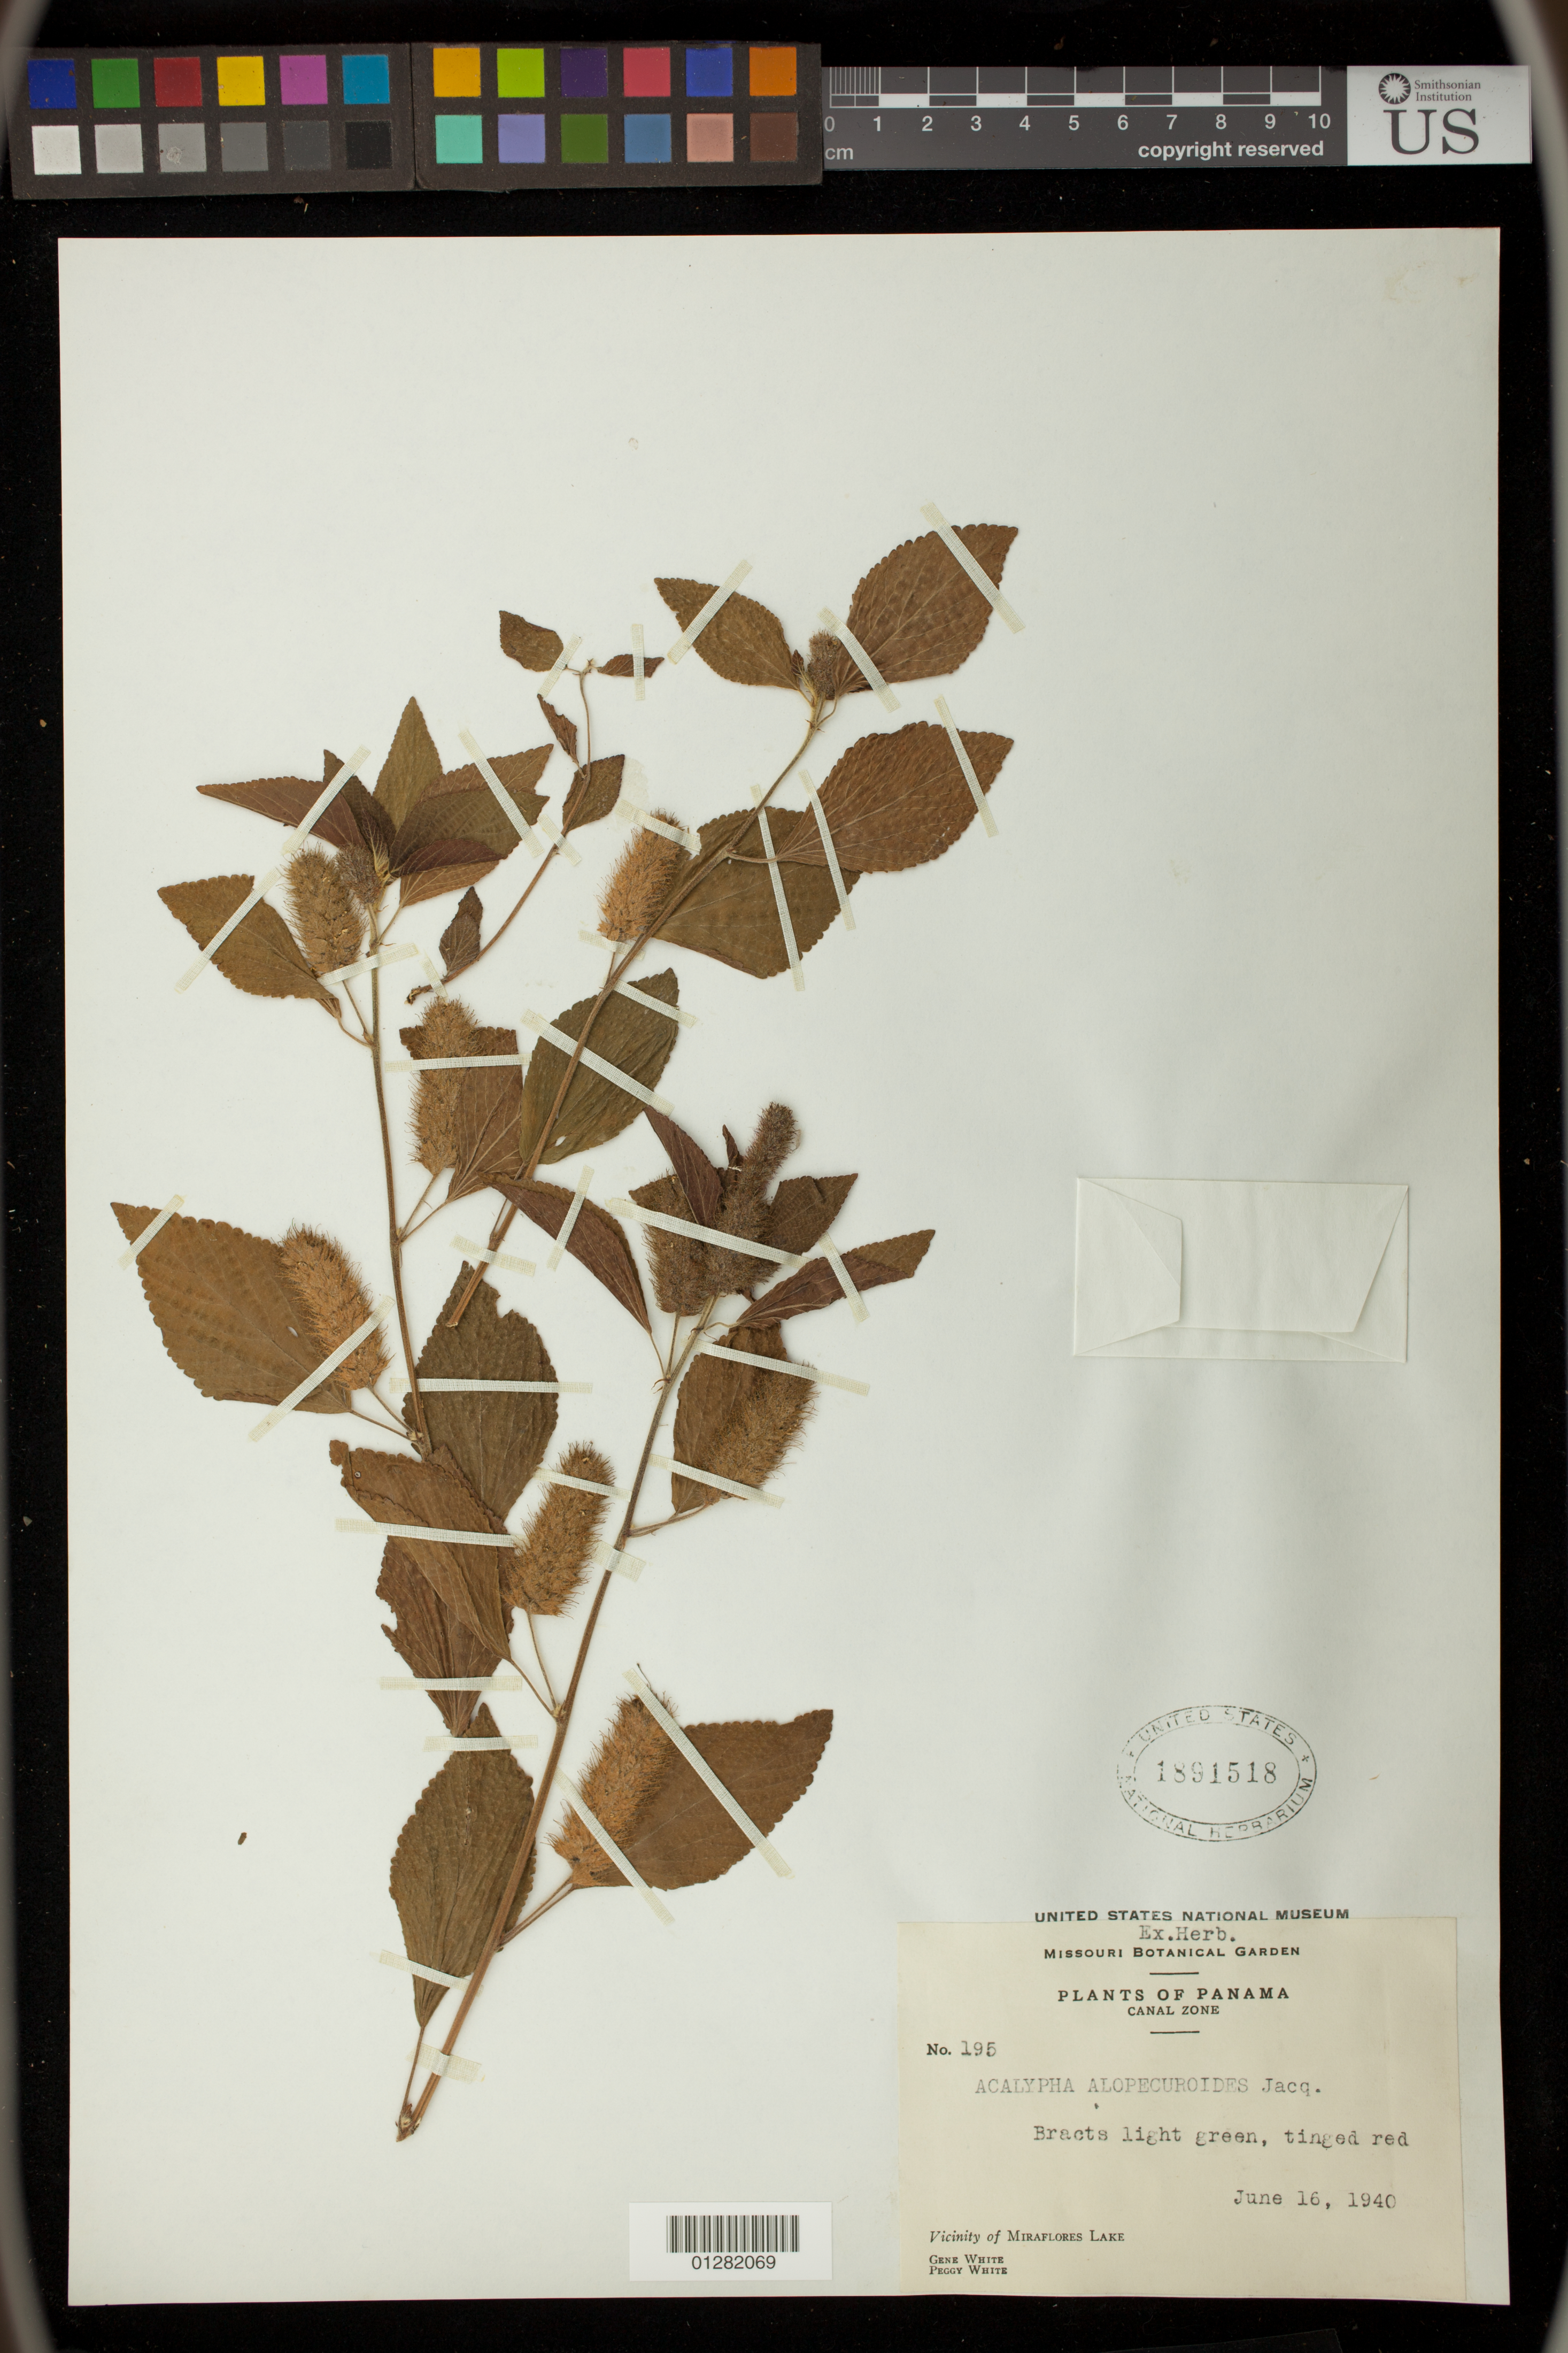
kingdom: Plantae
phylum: Tracheophyta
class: Magnoliopsida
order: Malpighiales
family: Euphorbiaceae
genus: Acalypha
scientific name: Acalypha alopecuroidea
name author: Jacq.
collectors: G. White & P. White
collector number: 195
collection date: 1940-06-16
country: Panama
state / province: Panamá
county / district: Canal Zone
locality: Canal Zone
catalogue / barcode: US 1891518